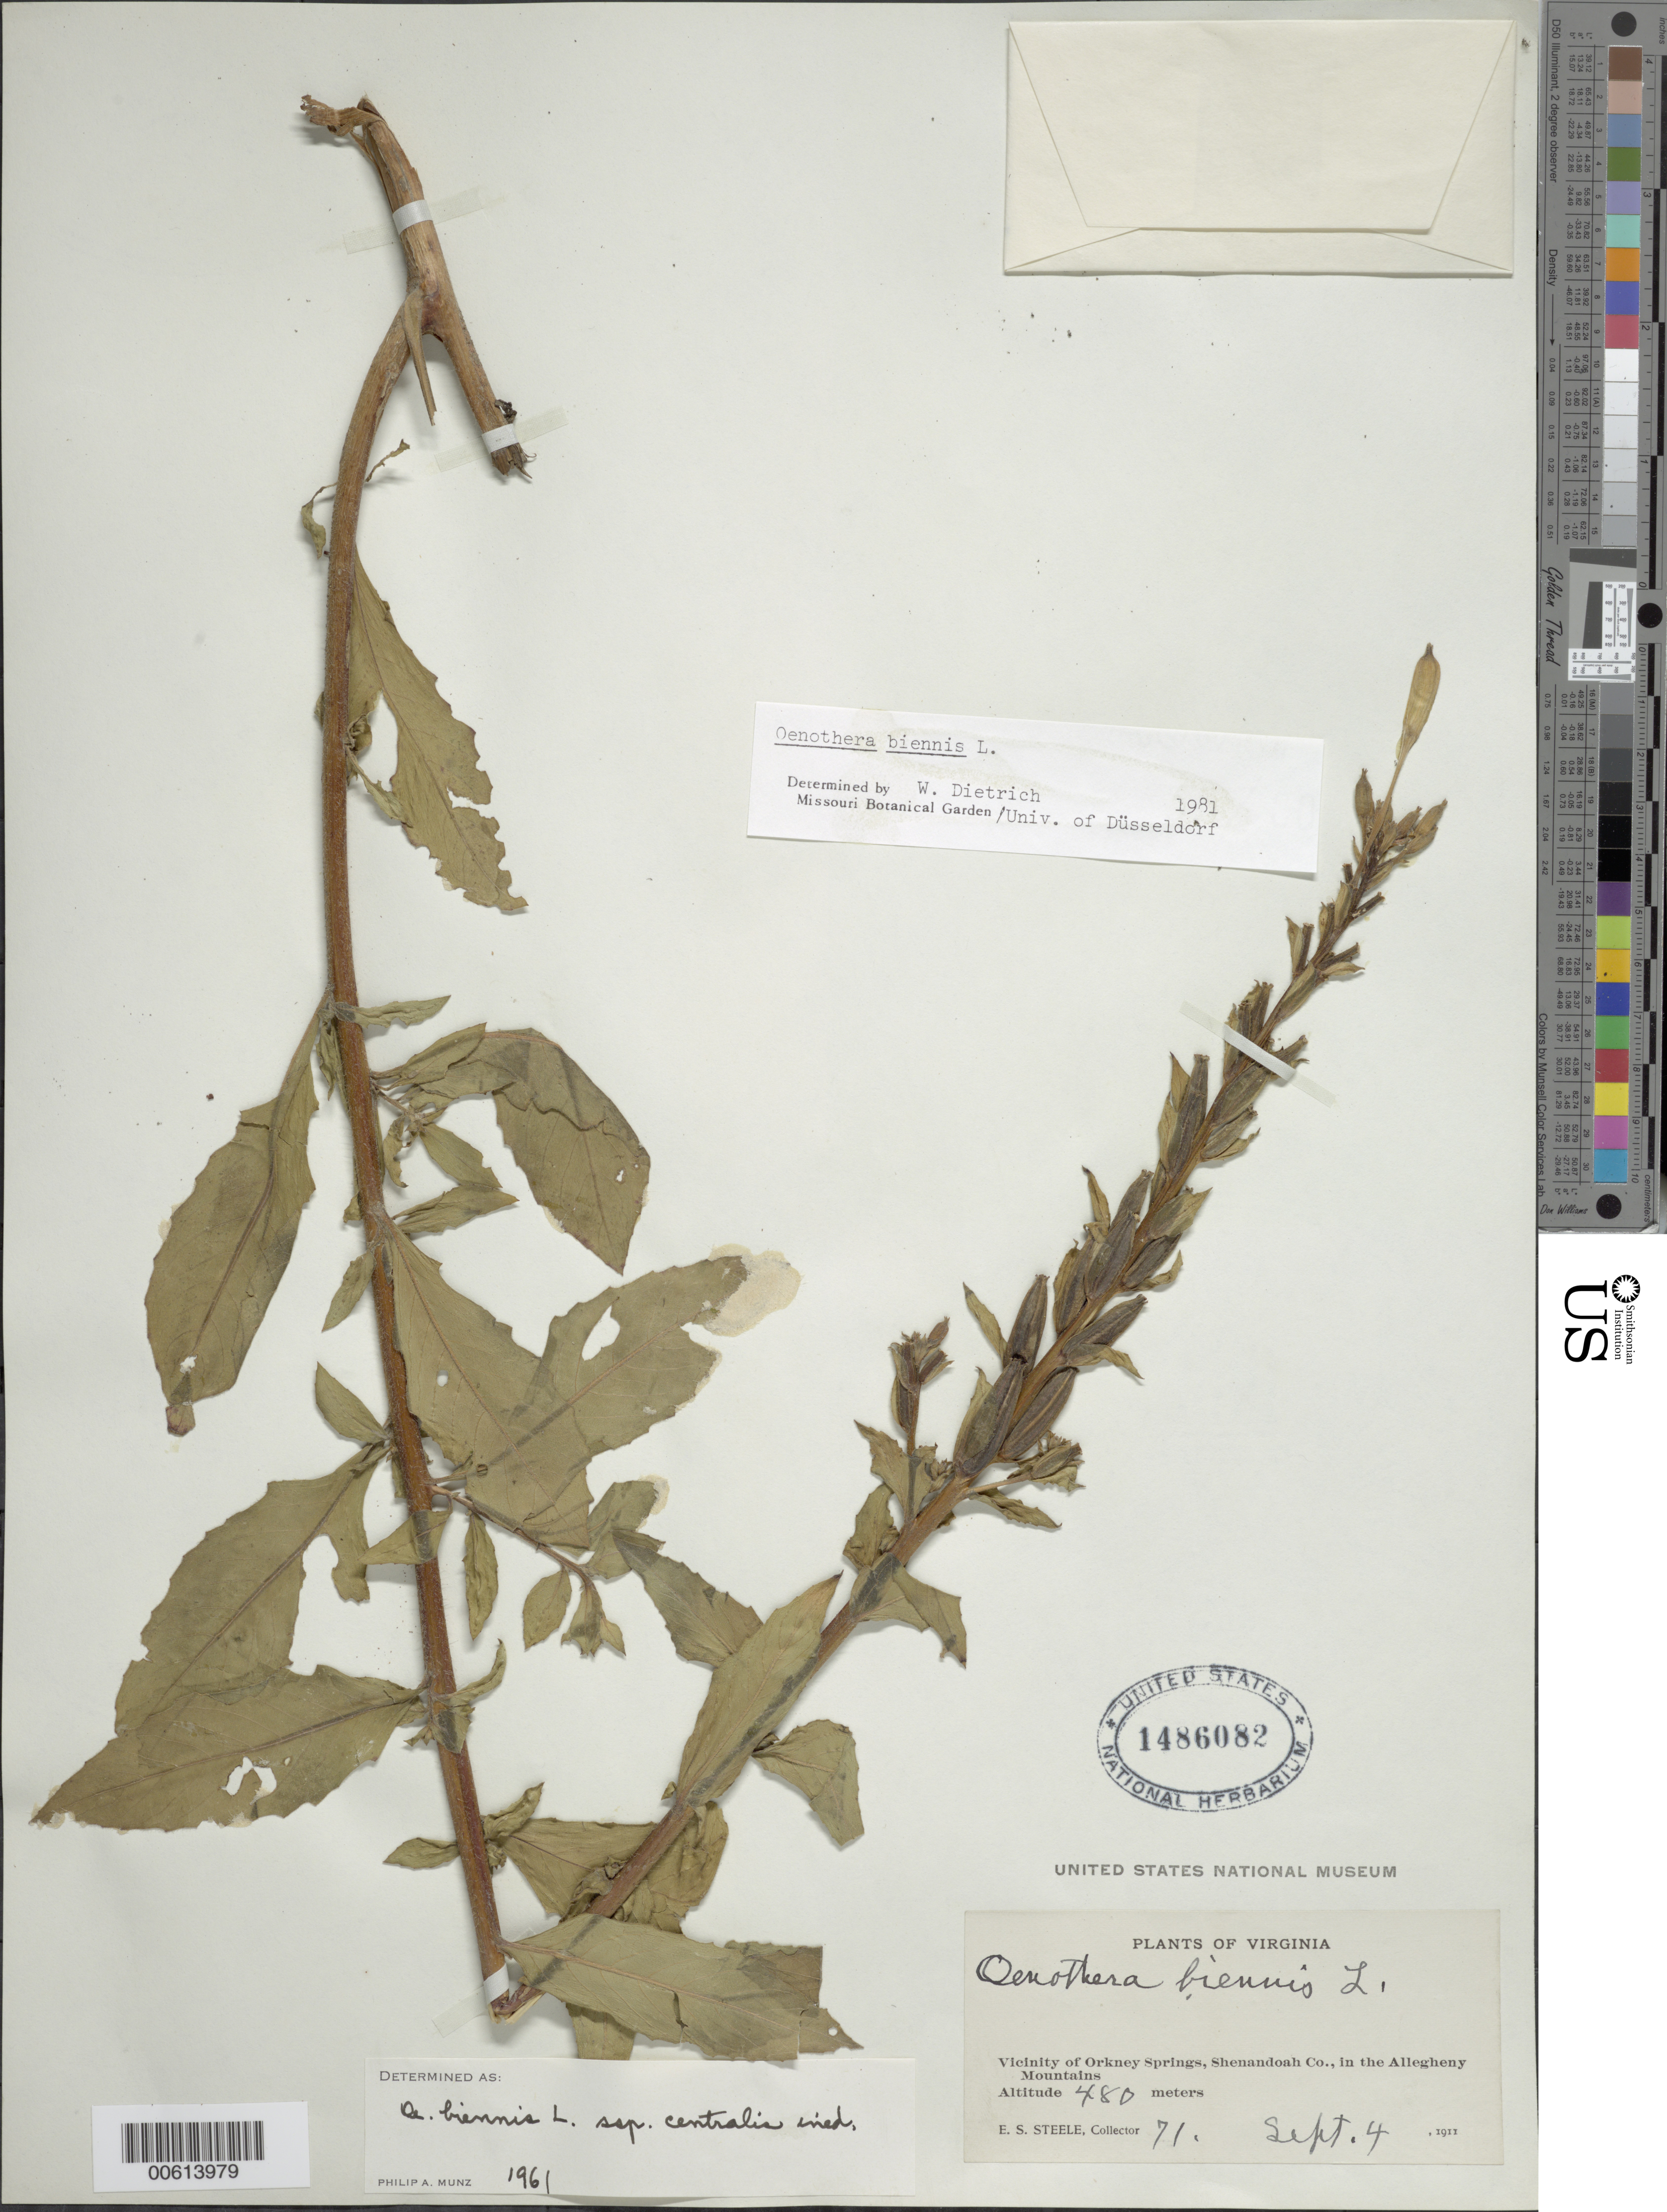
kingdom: Plantae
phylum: Tracheophyta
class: Magnoliopsida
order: Myrtales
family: Onagraceae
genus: Oenothera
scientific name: Oenothera biennis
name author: L.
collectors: E. Steele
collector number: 71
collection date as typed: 04 Sep 1911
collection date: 1911-09-04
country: United States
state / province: Virginia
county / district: Shenandoah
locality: Orkney Springs, in the Allegheny Mts.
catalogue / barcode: US 1486082